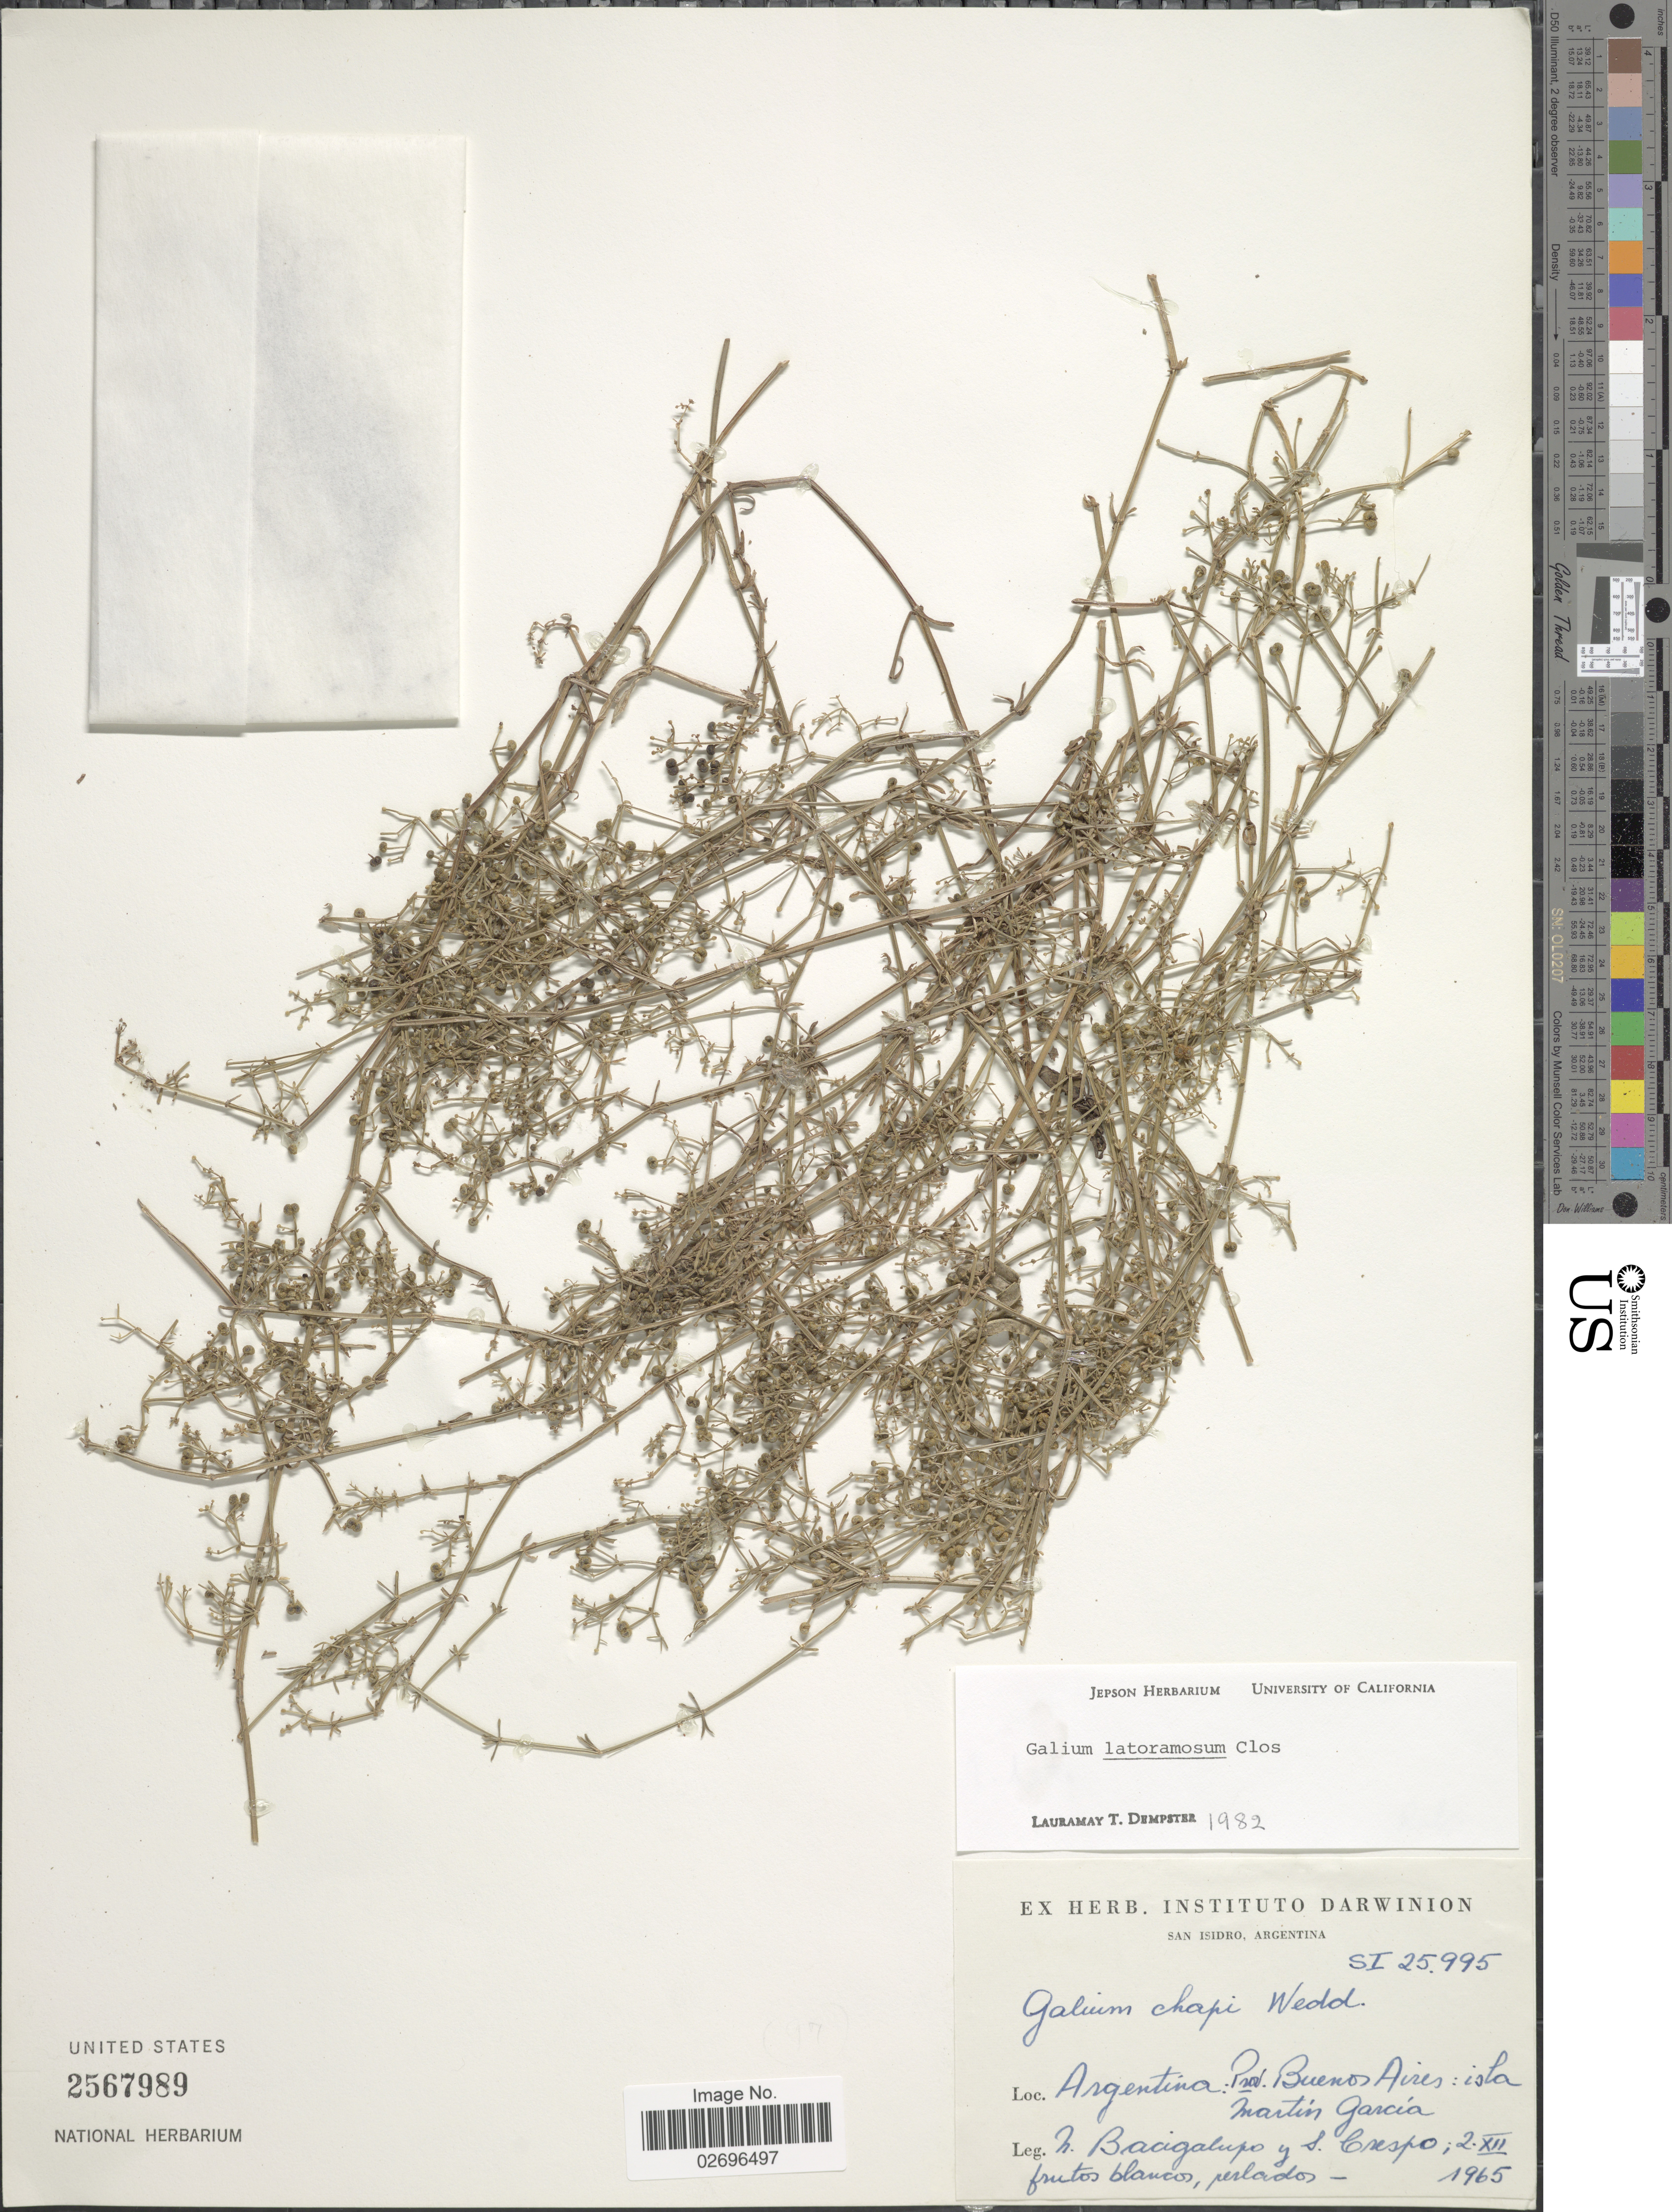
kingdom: Plantae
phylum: Tracheophyta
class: Magnoliopsida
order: Gentianales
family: Rubiaceae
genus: Galium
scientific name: Galium latoramosum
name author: Clos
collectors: N. M. Bacigalupo & S. Crespo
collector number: SI 25995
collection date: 1965-12-02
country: Argentina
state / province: Buenos Aires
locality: Isla Martín Garcia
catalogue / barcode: US 2567989